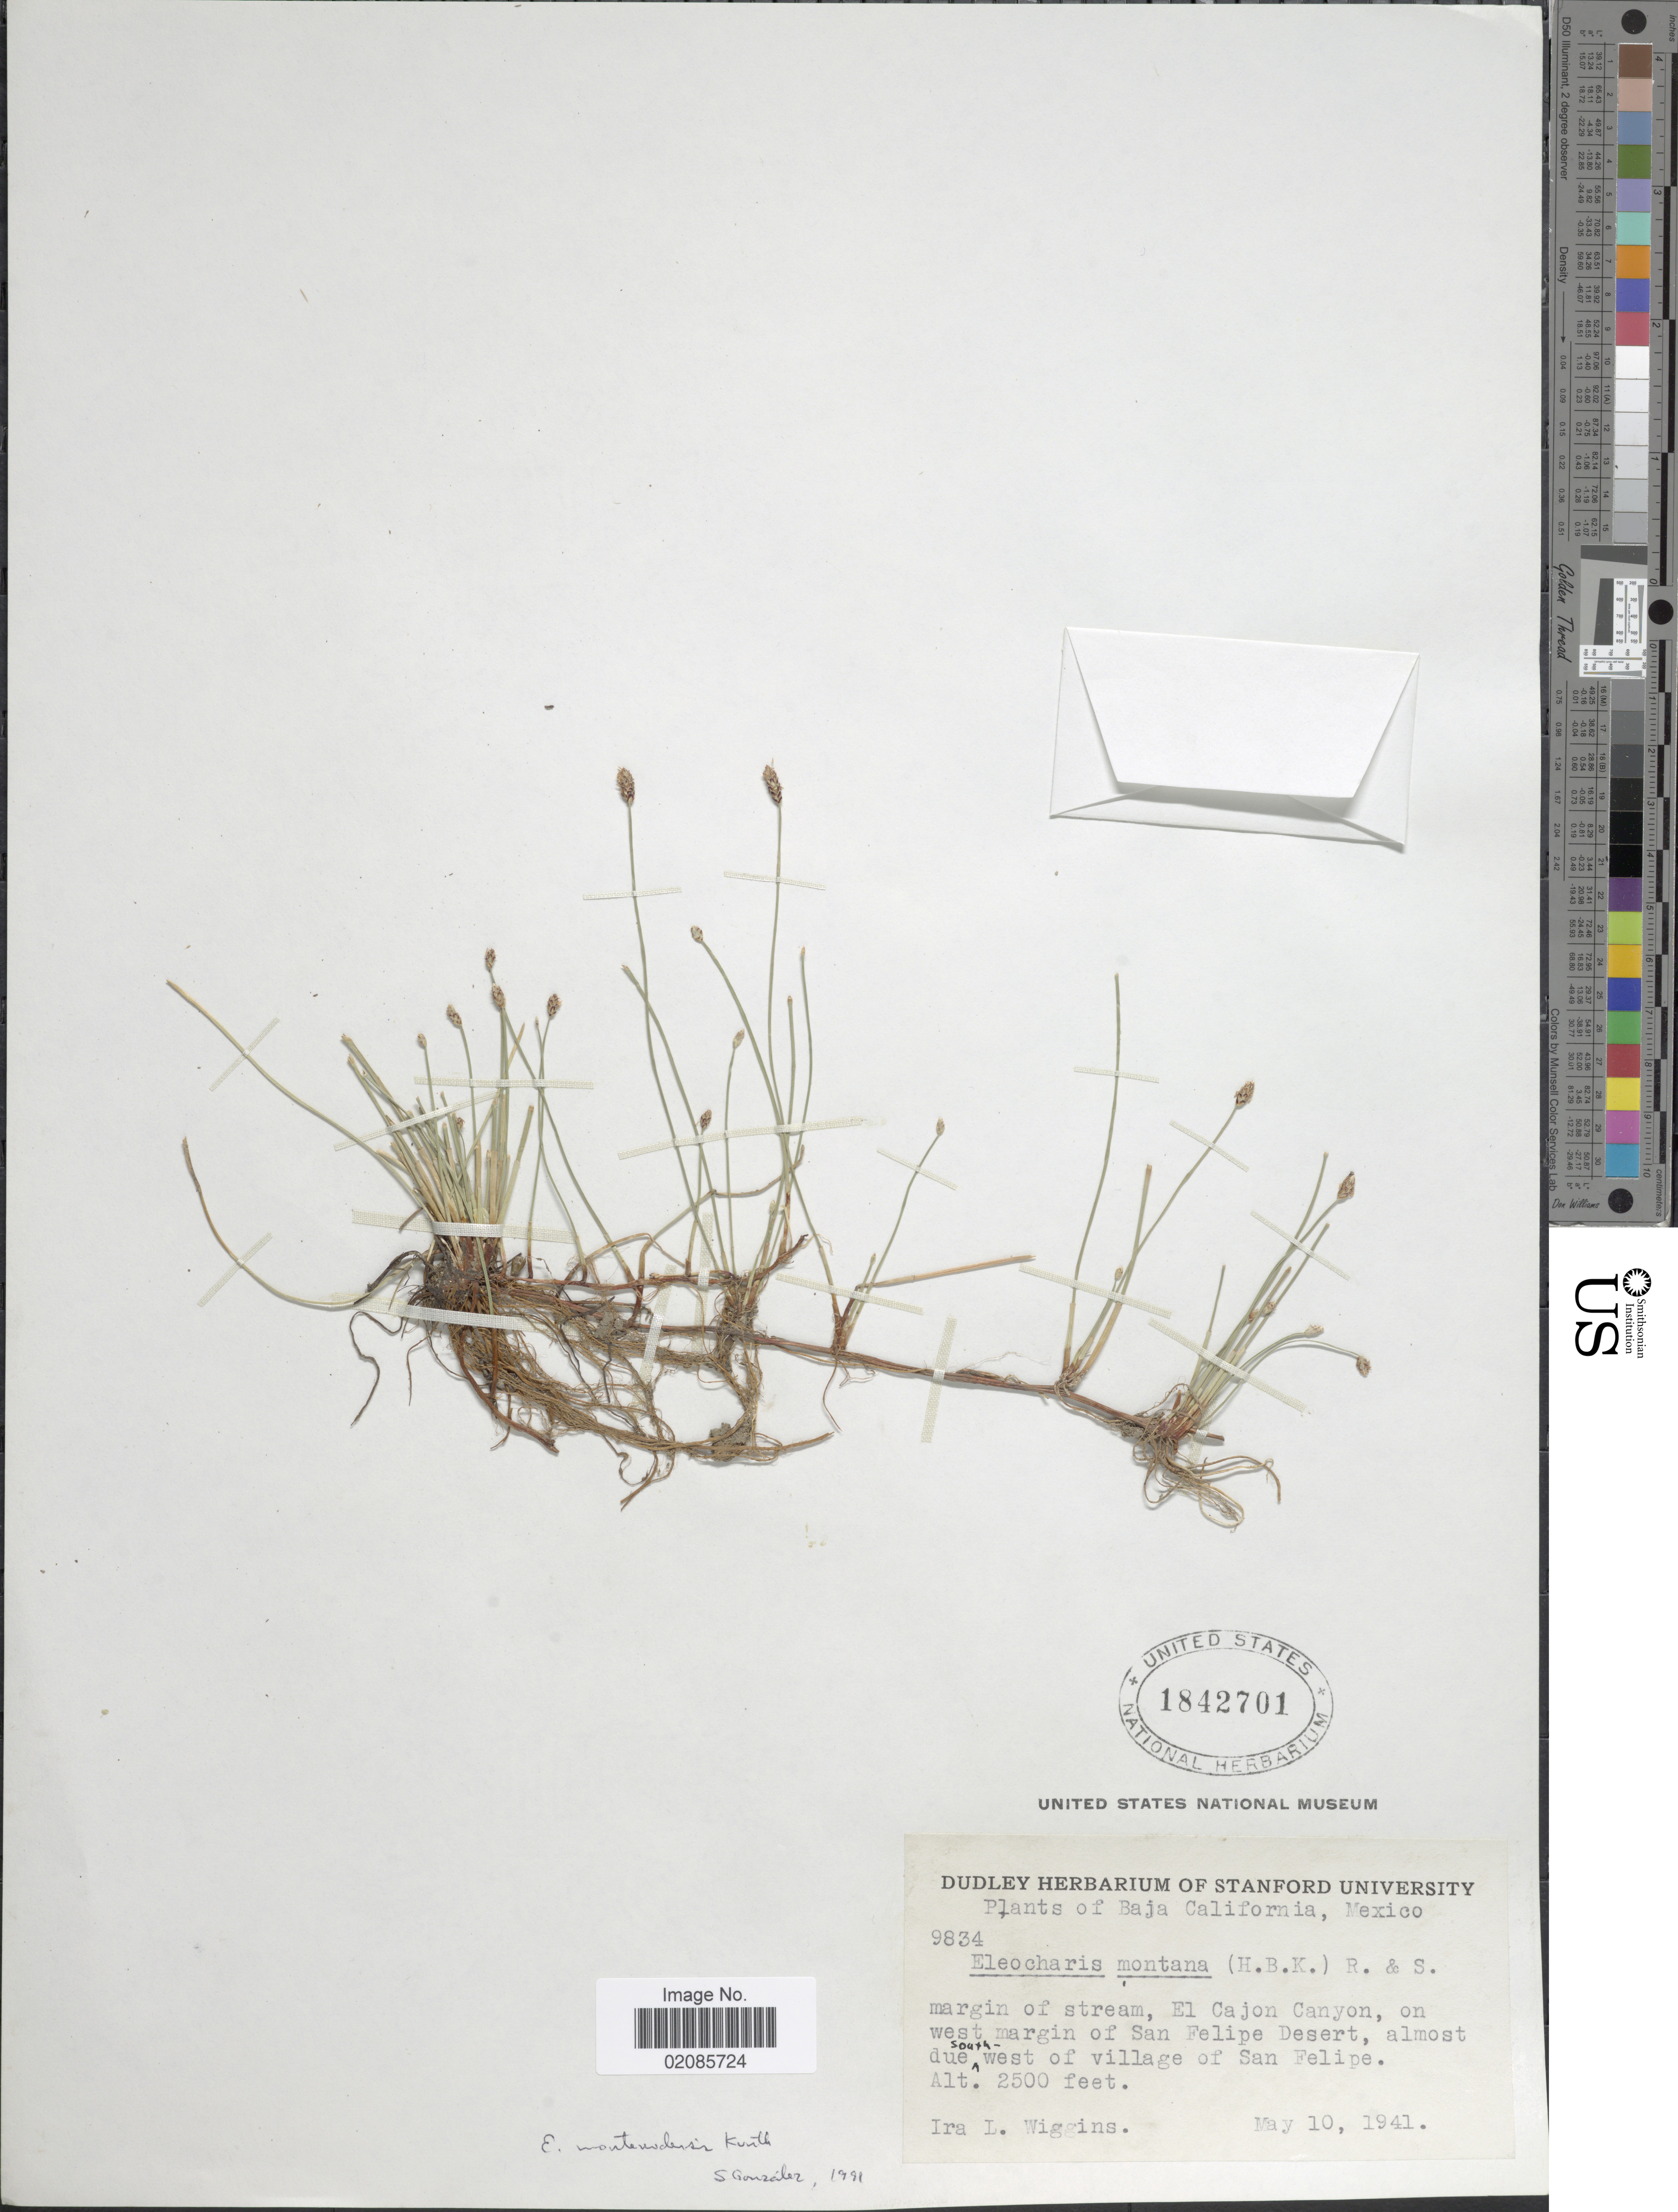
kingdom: Plantae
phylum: Tracheophyta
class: Liliopsida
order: Poales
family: Cyperaceae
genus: Eleocharis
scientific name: Eleocharis montevidensis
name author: Kunth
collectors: I. L. Wiggins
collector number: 9834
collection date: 1941-05-10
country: Mexico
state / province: Baja California Sur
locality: Margin of stream, El Cajon Canyon, on west margin of San Felipe Desert, almost due southwest of village of San Felipe.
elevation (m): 762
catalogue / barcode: US 1842701